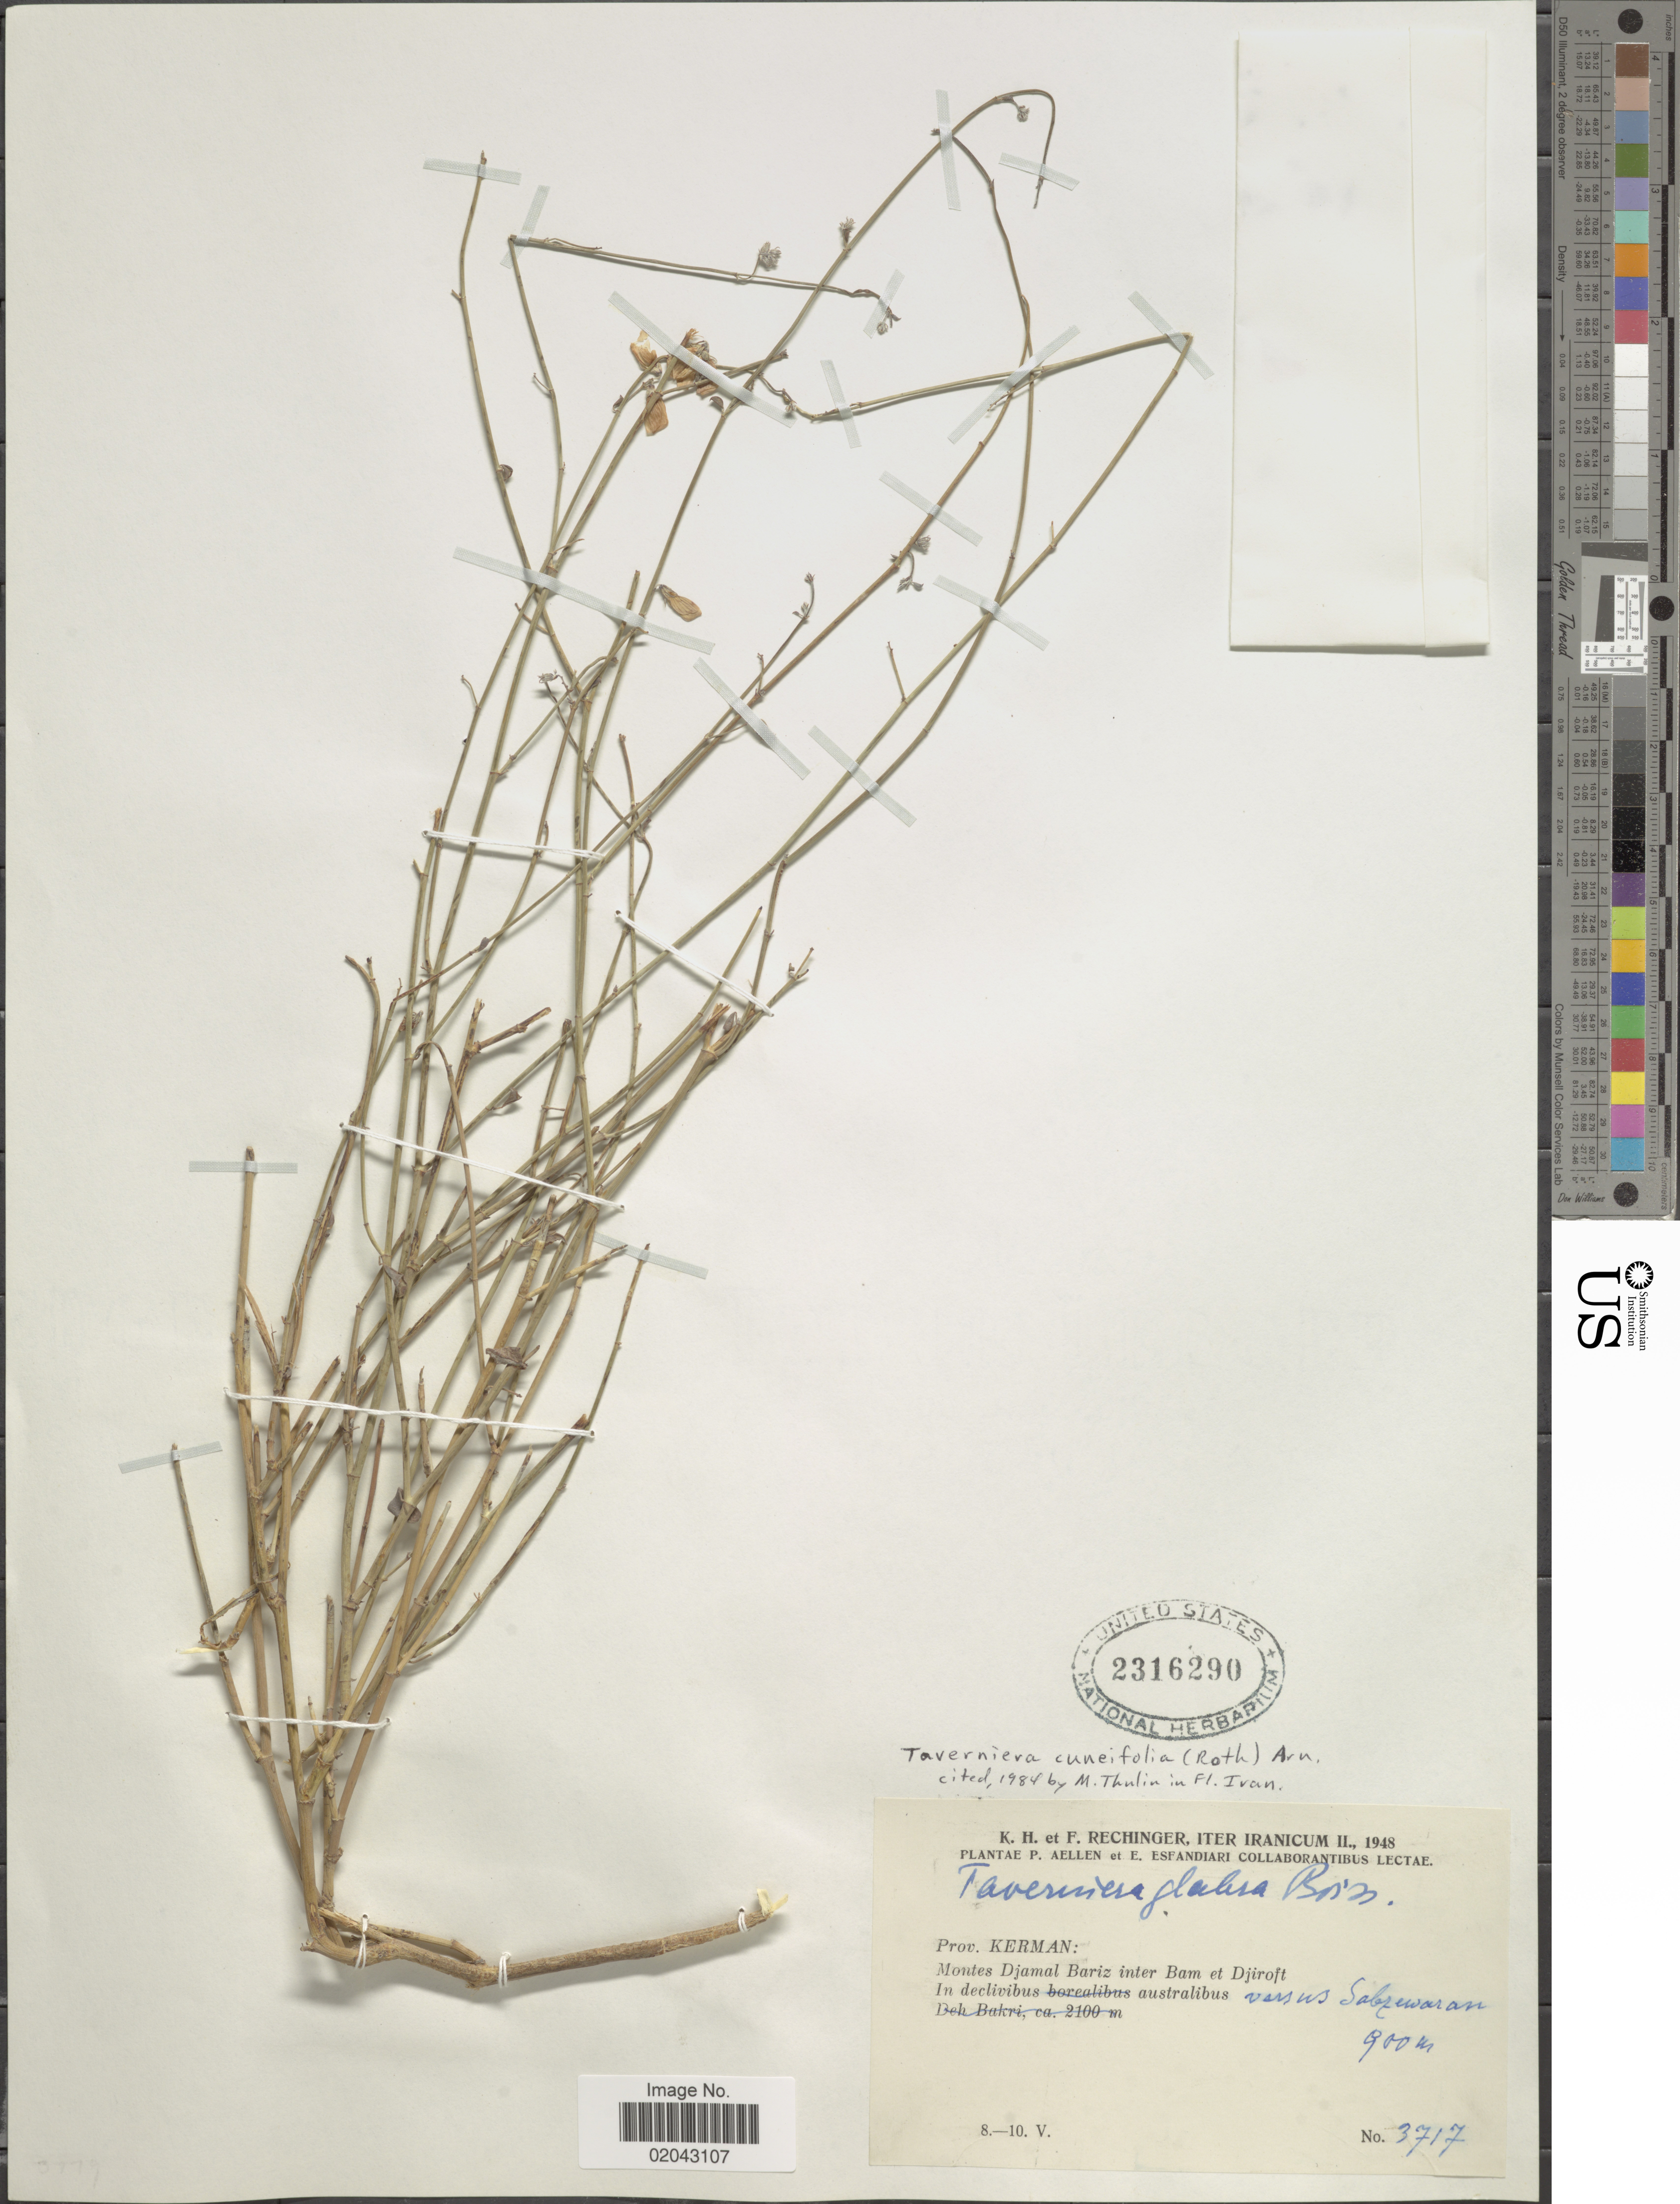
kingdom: Plantae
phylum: Tracheophyta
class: Magnoliopsida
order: Fabales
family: Fabaceae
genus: Taverniera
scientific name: Taverniera cuneifolia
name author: (Roth) Arn.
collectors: K. H. Rechinger & F. Rechinger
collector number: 3717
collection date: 1948-05-08/1948-05-10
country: Iran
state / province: Kerman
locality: Montes Djamal Bariz inter Bam et Djiroft, in declivibus australibus versus Sabrewaran [interpreted]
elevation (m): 900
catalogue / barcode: US 2316290